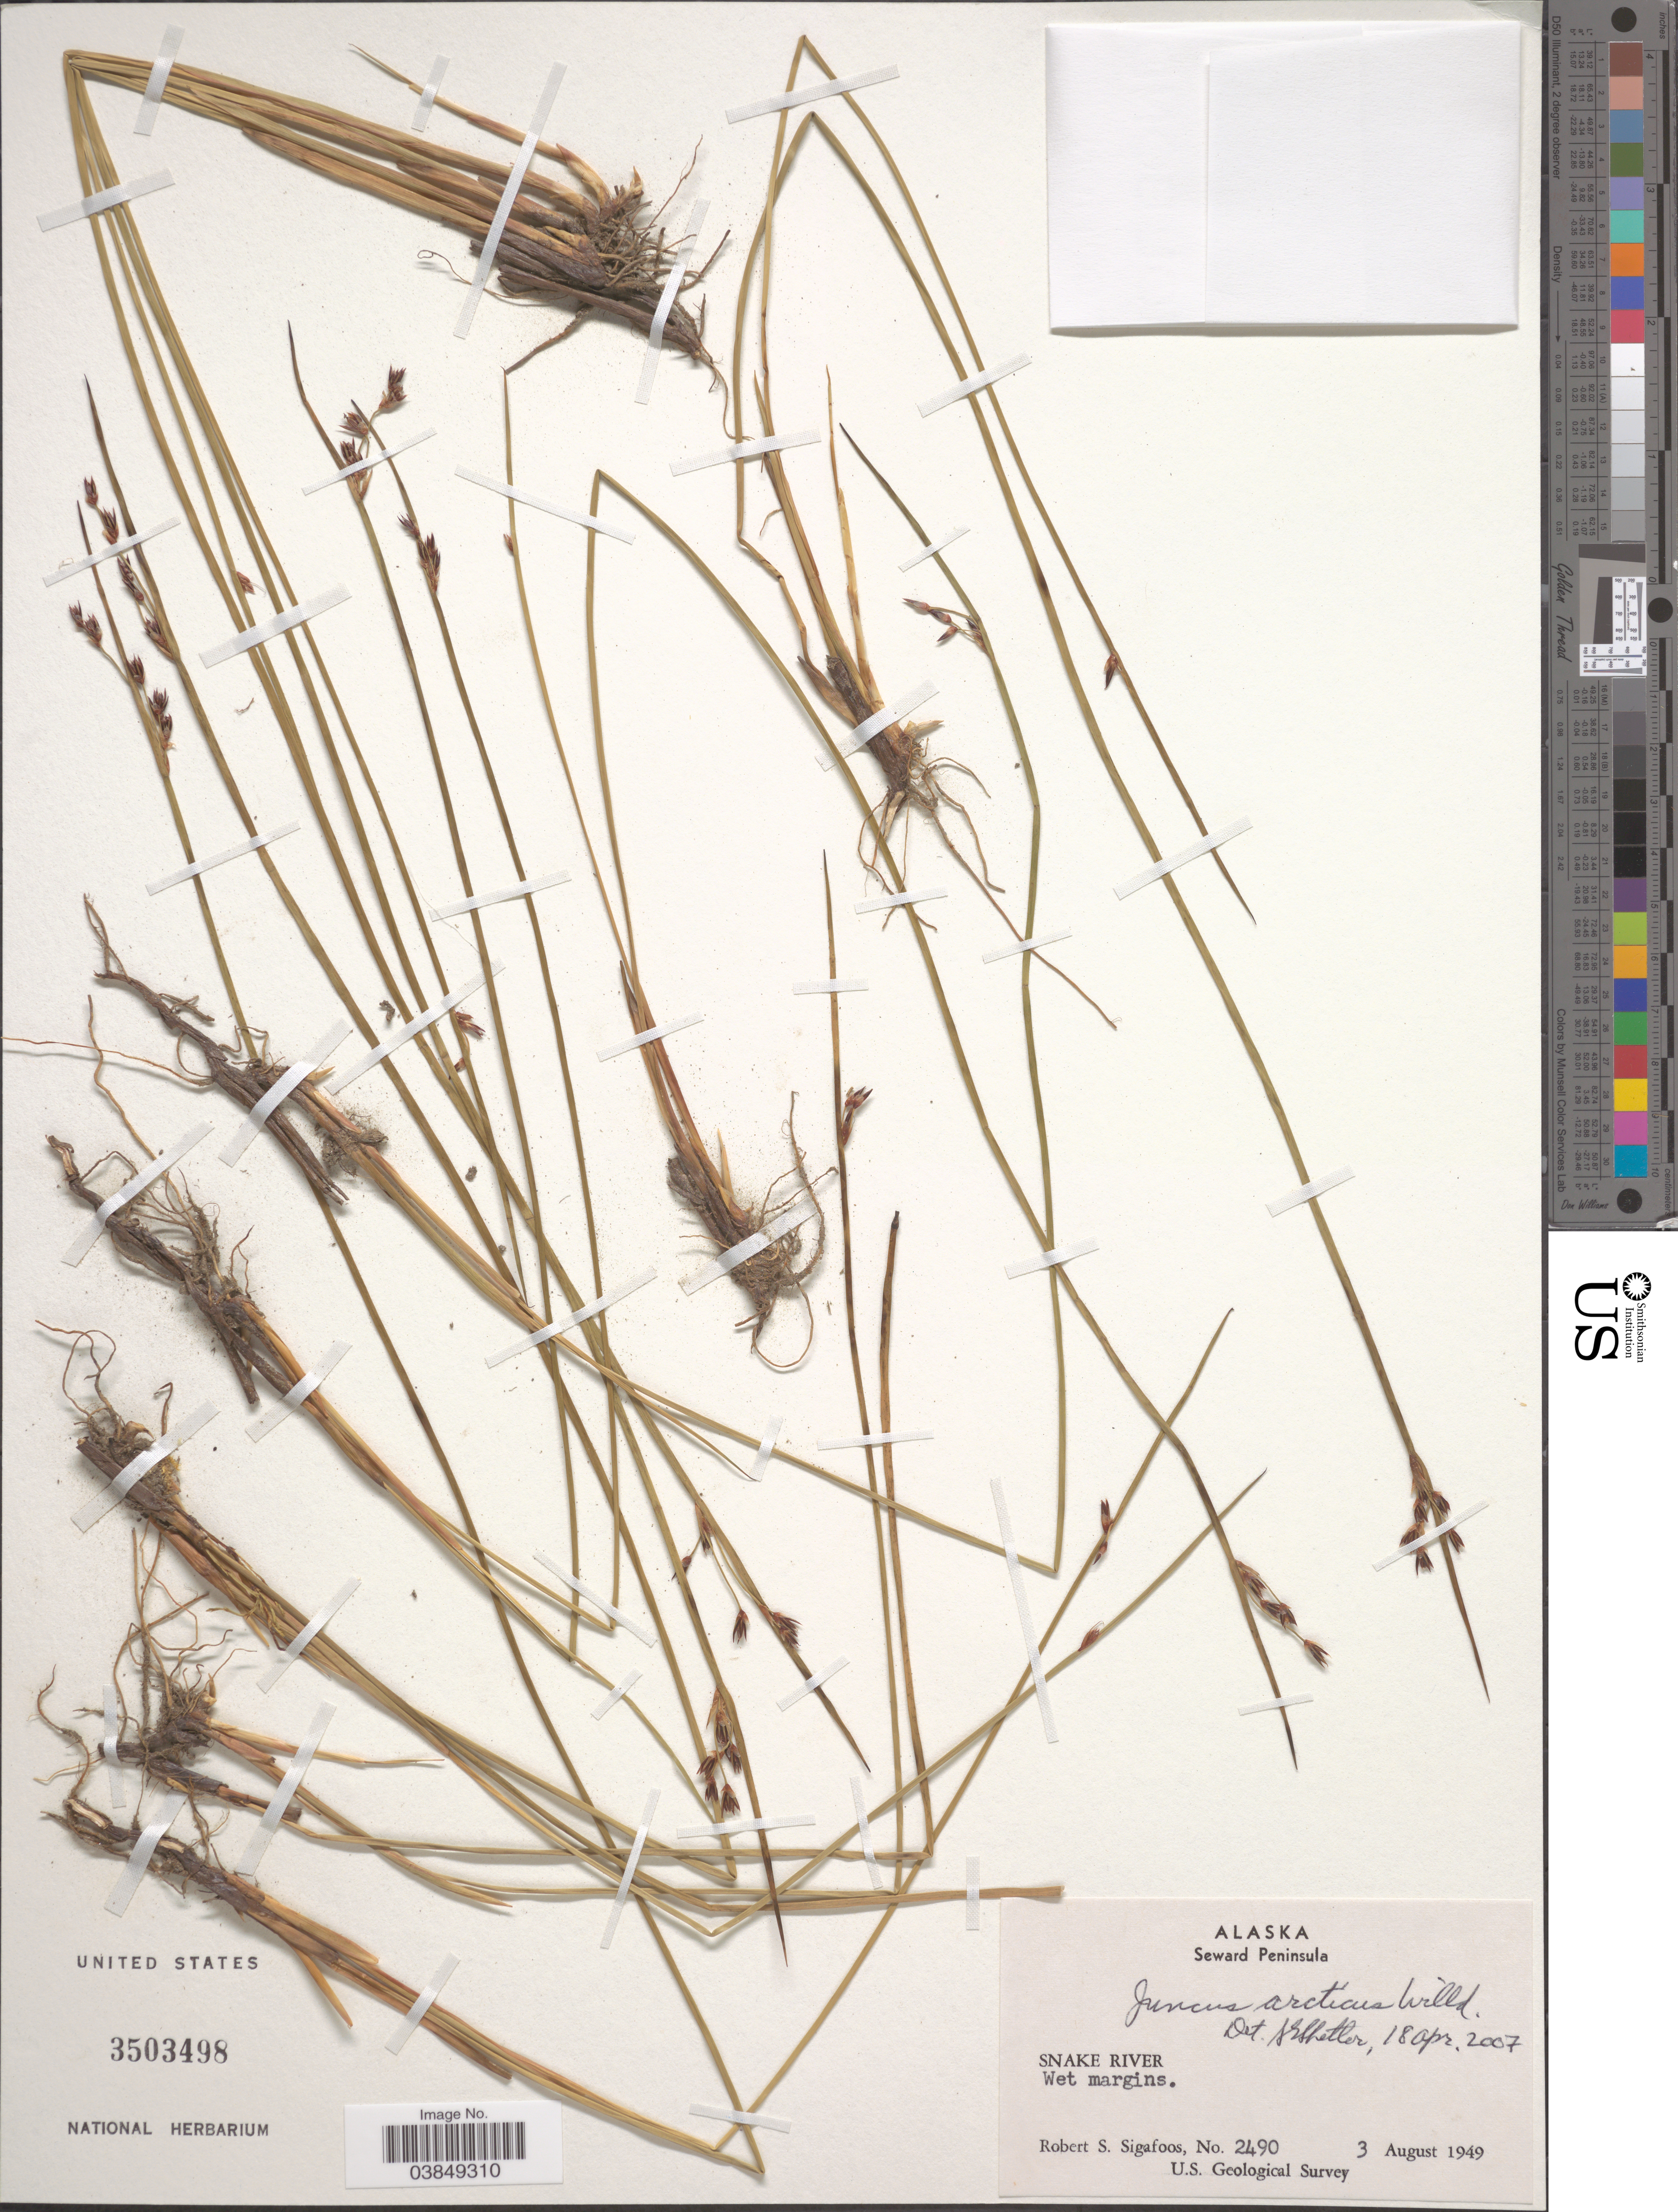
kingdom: Plantae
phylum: Tracheophyta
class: Liliopsida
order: Poales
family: Juncaceae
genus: Juncus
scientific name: Juncus arcticus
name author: Willd.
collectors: R. Sigafoos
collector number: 2490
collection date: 1949-08-03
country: United States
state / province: Alaska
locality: Seward Peninsula. Snake River, Wet margins.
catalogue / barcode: US 3503498